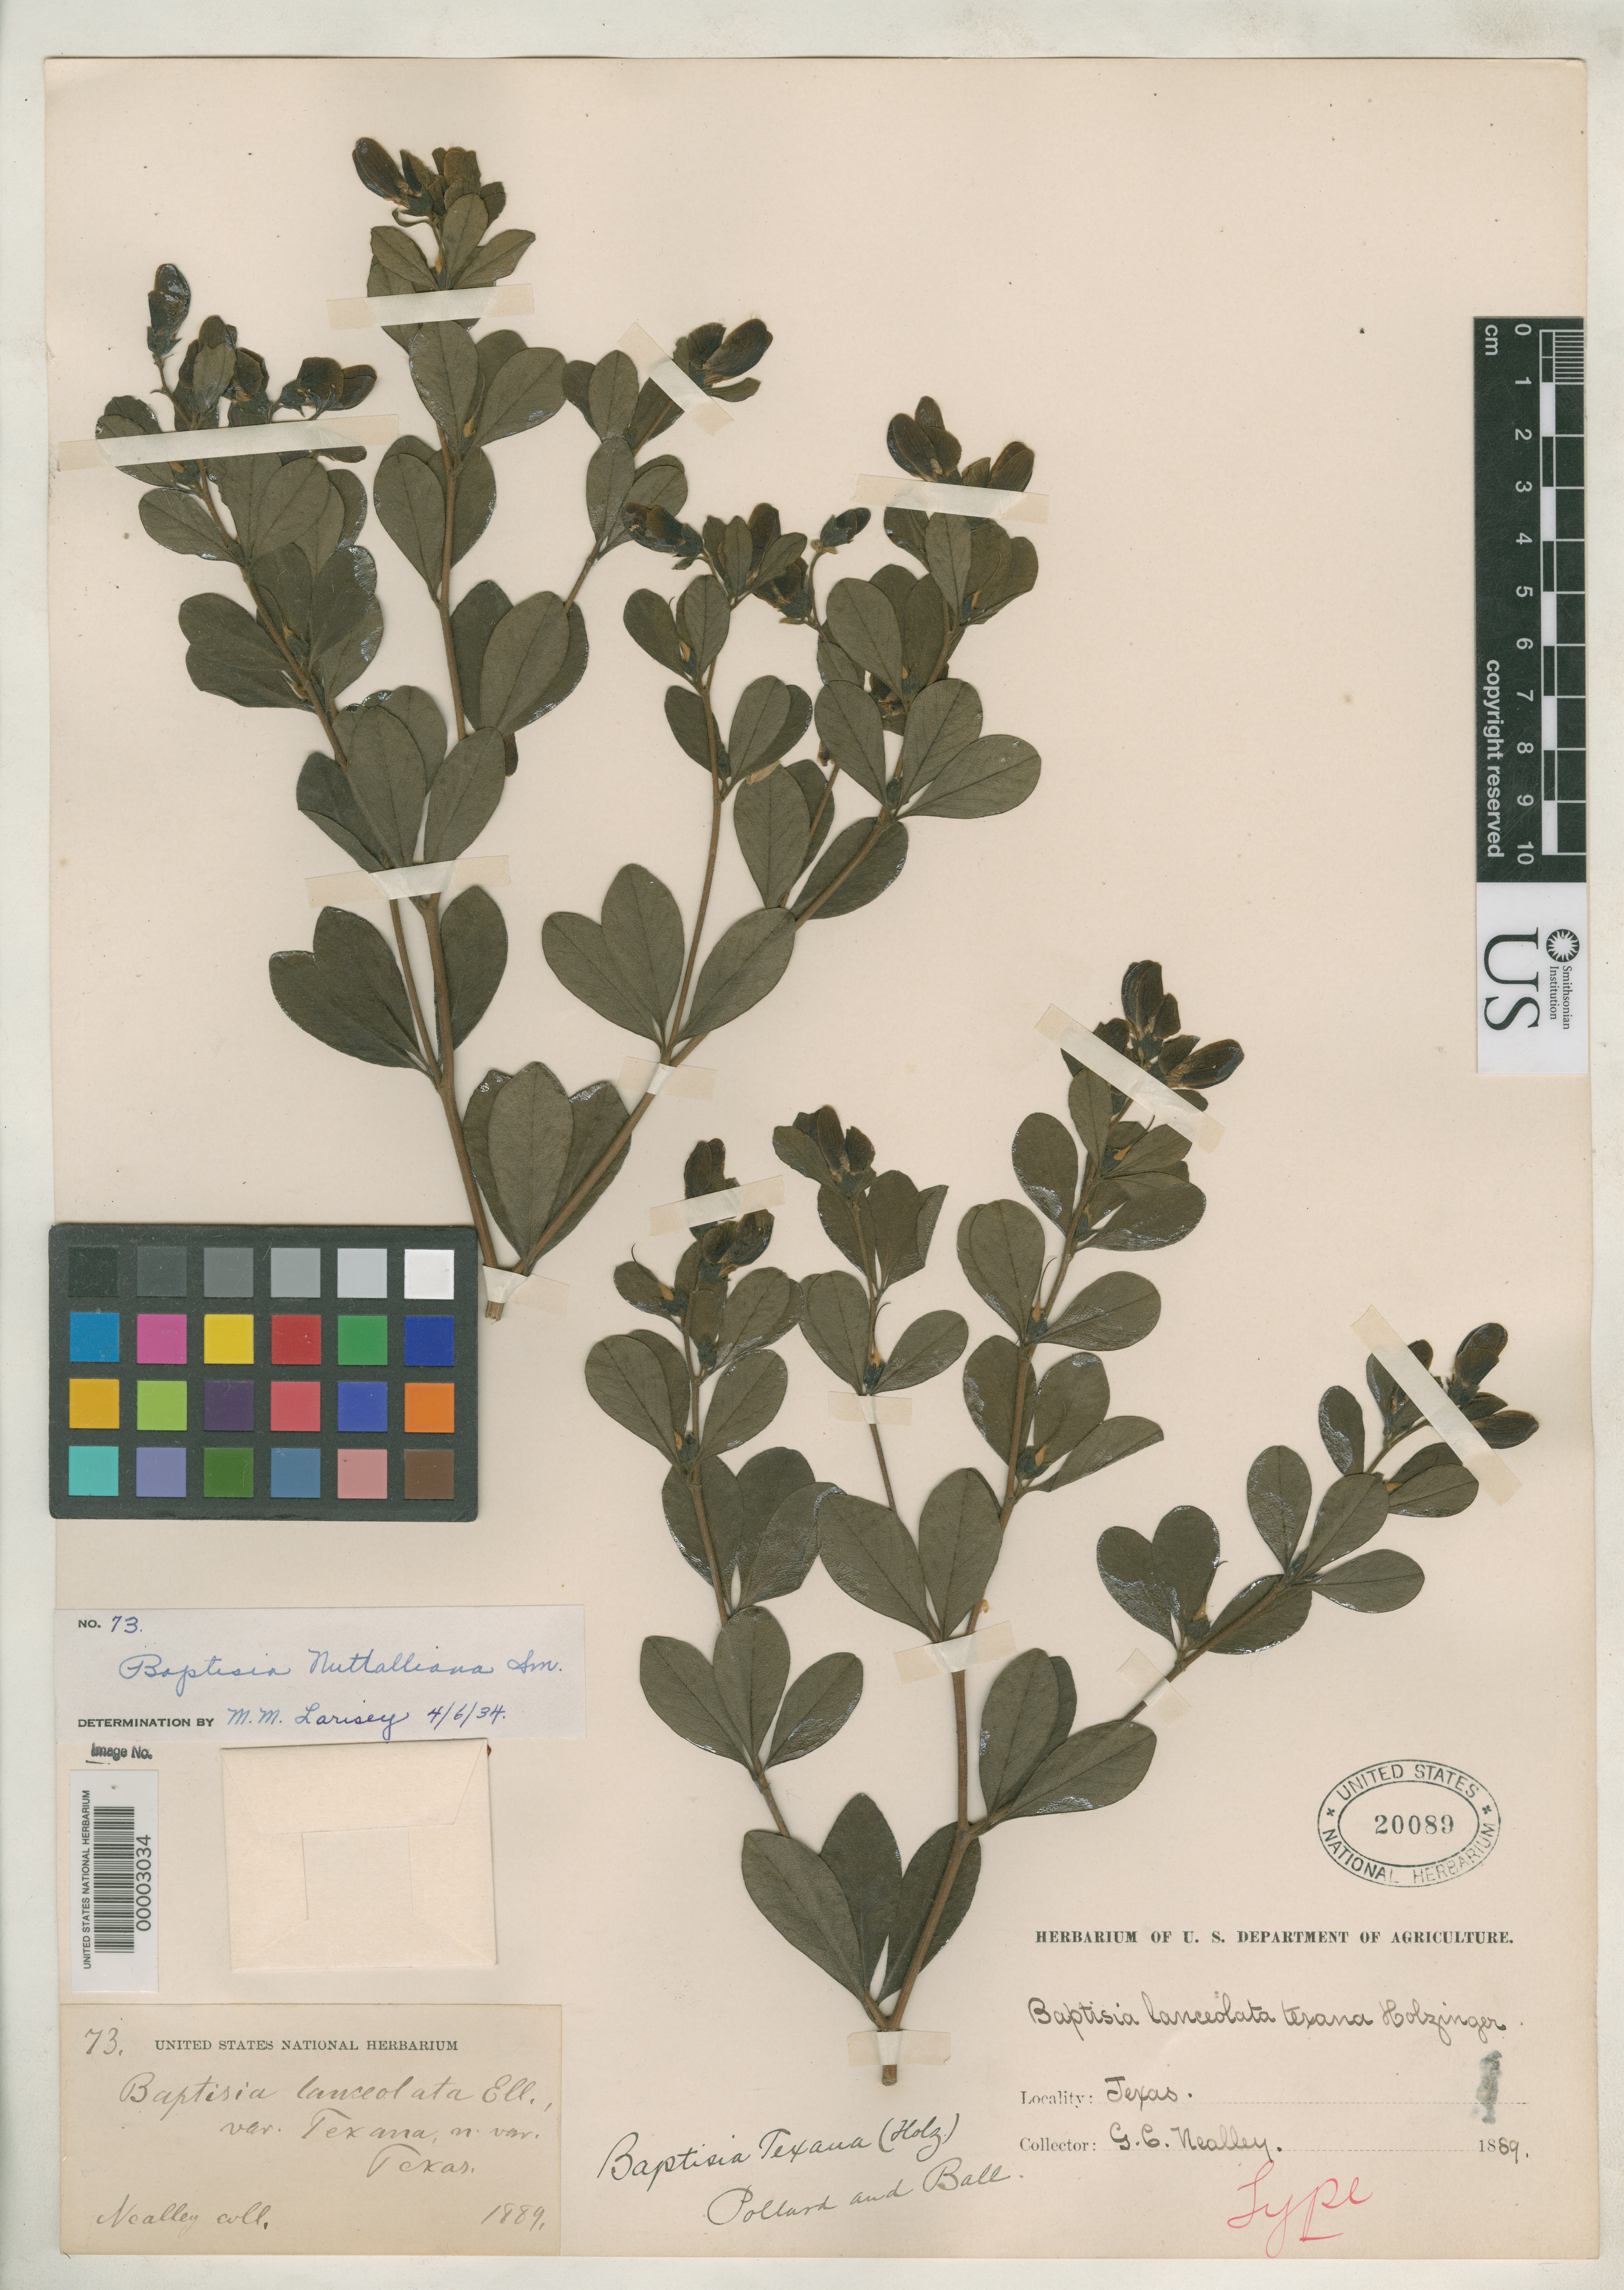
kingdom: Plantae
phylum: Tracheophyta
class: Magnoliopsida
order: Fabales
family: Fabaceae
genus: Baptisia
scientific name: Baptisia lanceolata var. texana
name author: Holz.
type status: Holotype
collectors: G. C. Nealley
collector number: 73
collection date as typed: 1889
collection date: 1889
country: United States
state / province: Texas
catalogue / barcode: US 20089